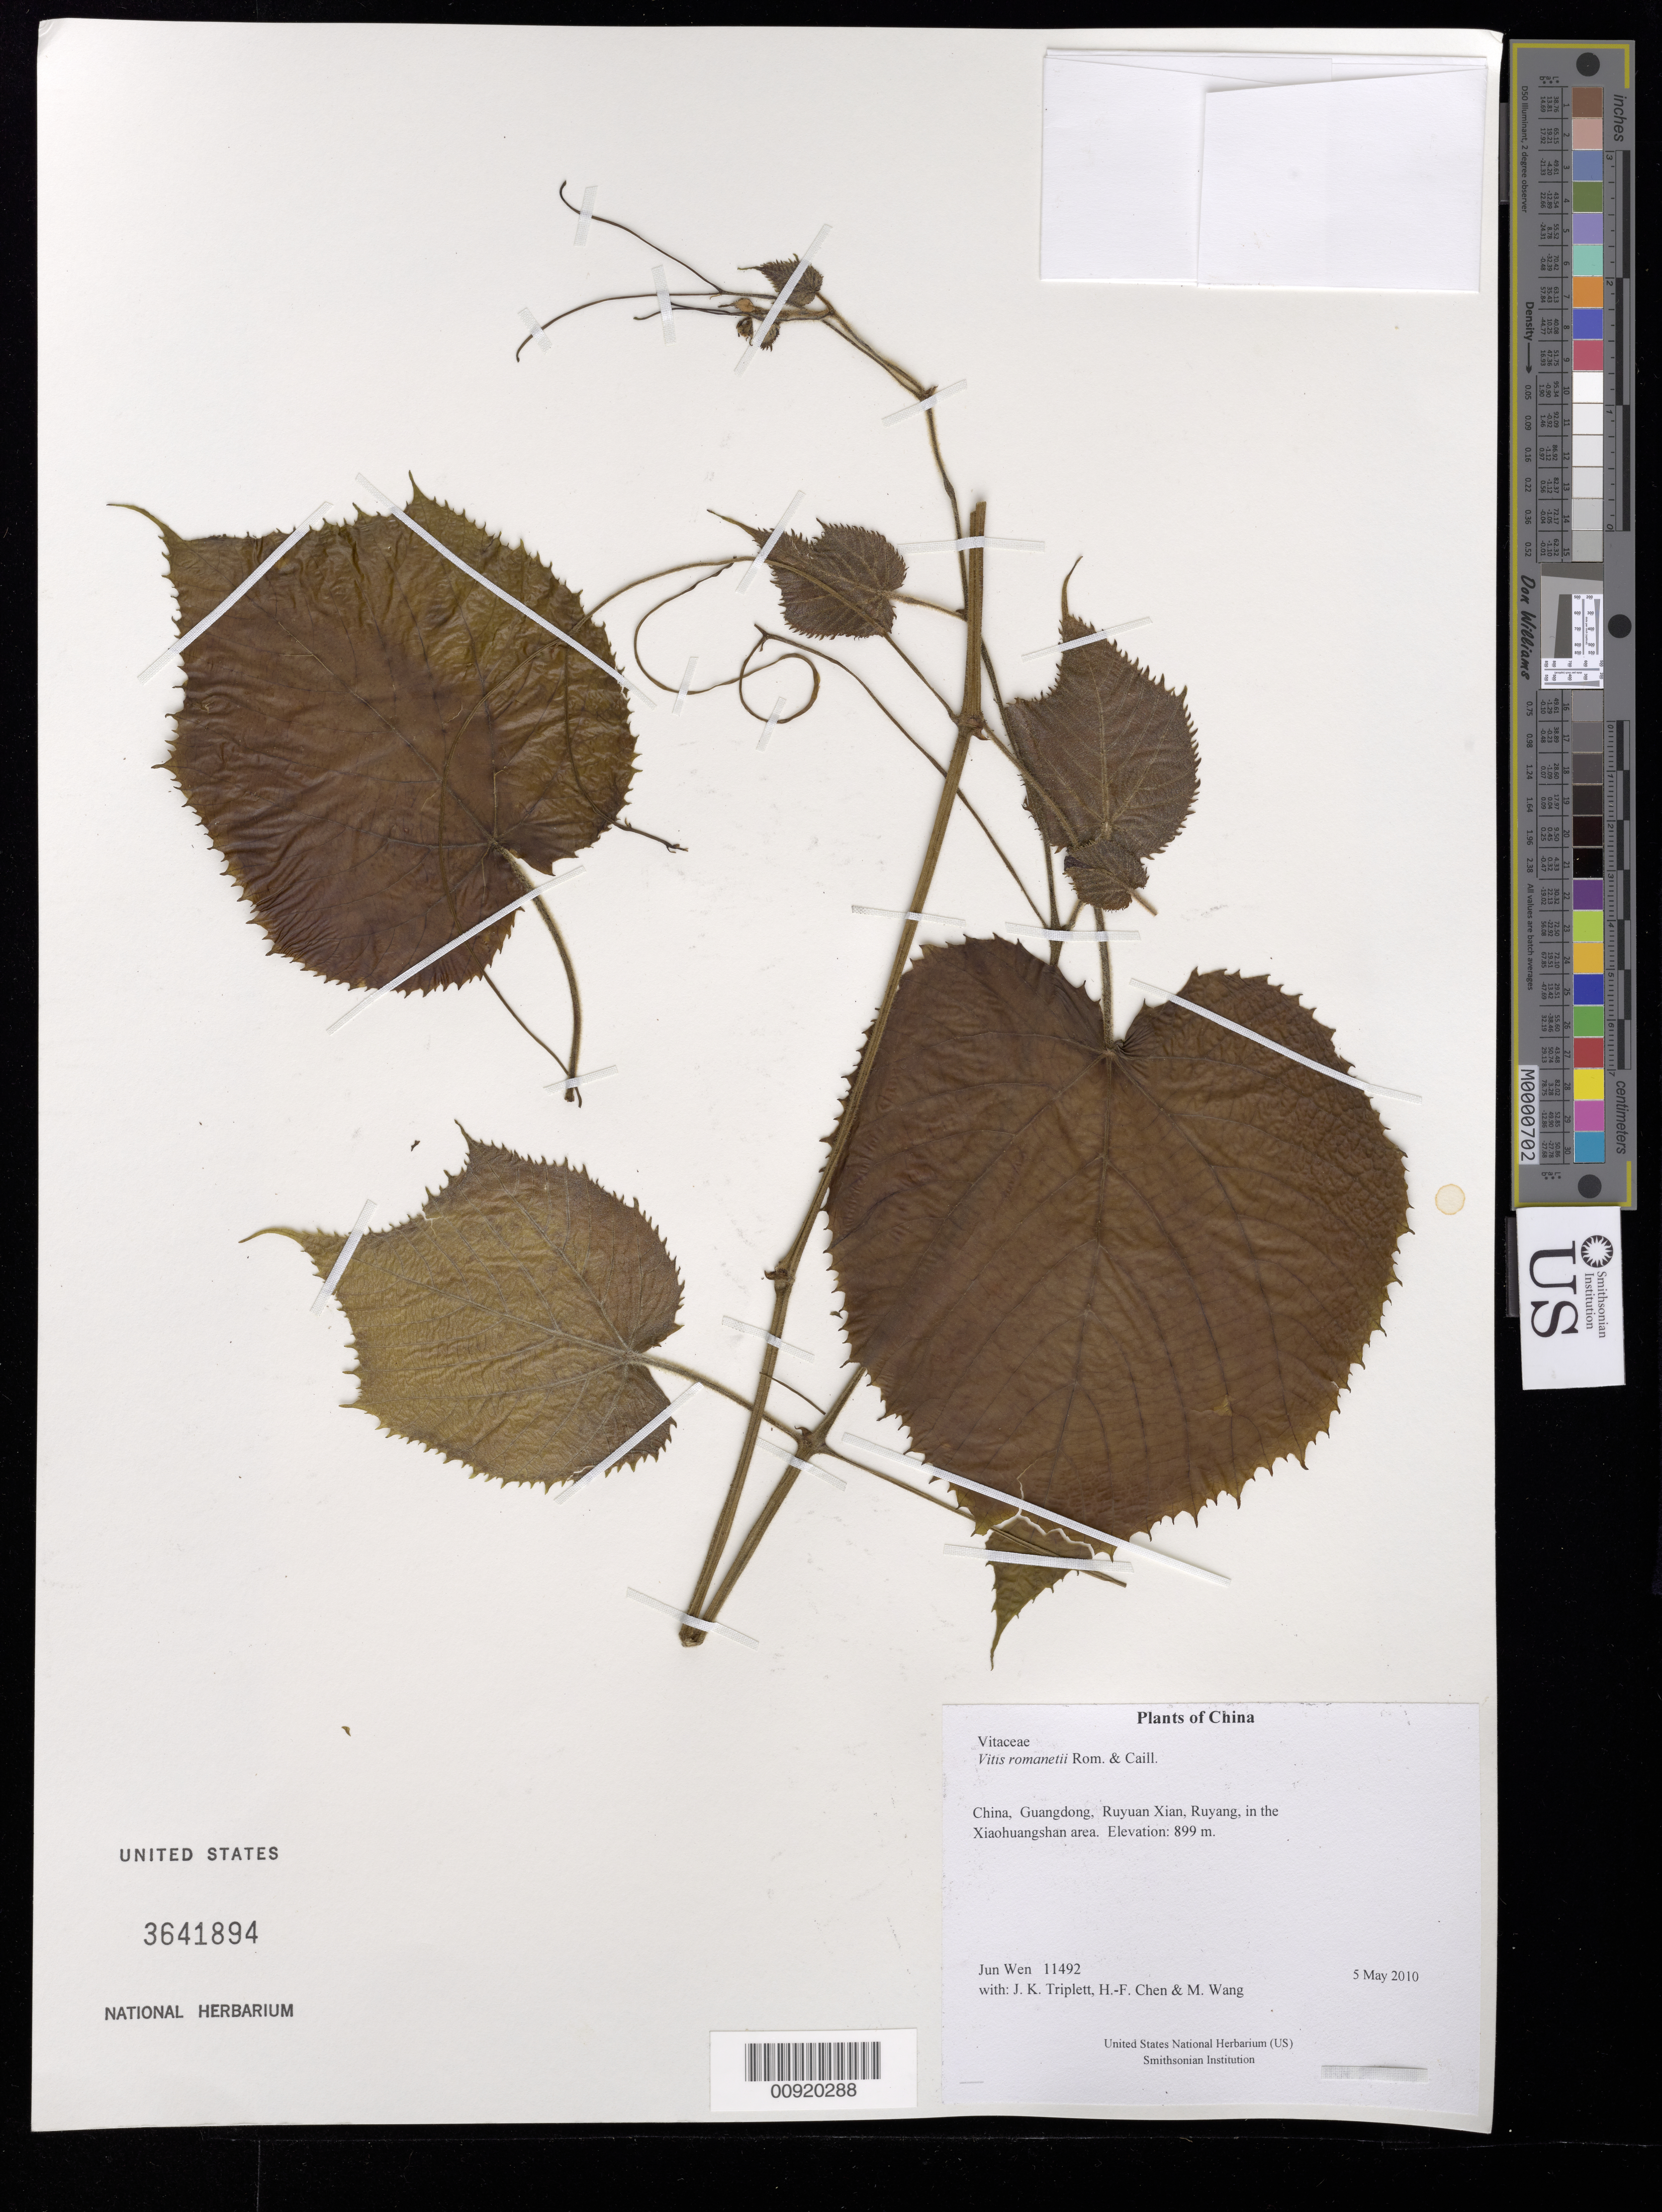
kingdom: Plantae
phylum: Tracheophyta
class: Magnoliopsida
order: Vitales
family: Vitaceae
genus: Vitis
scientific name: Vitis romanetii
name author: Rom. Caill.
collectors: J. Wen, J. K. Triplett, H.-F. Chen & M. Wang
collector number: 11492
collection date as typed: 5 May 2010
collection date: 2010-05-05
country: China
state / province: Guangdong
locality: Ruyuan Xian, Ruyang, in the Xiaohuangshan area.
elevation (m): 899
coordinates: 24 54.721 N, 113 02.326 E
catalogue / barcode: US 3641894